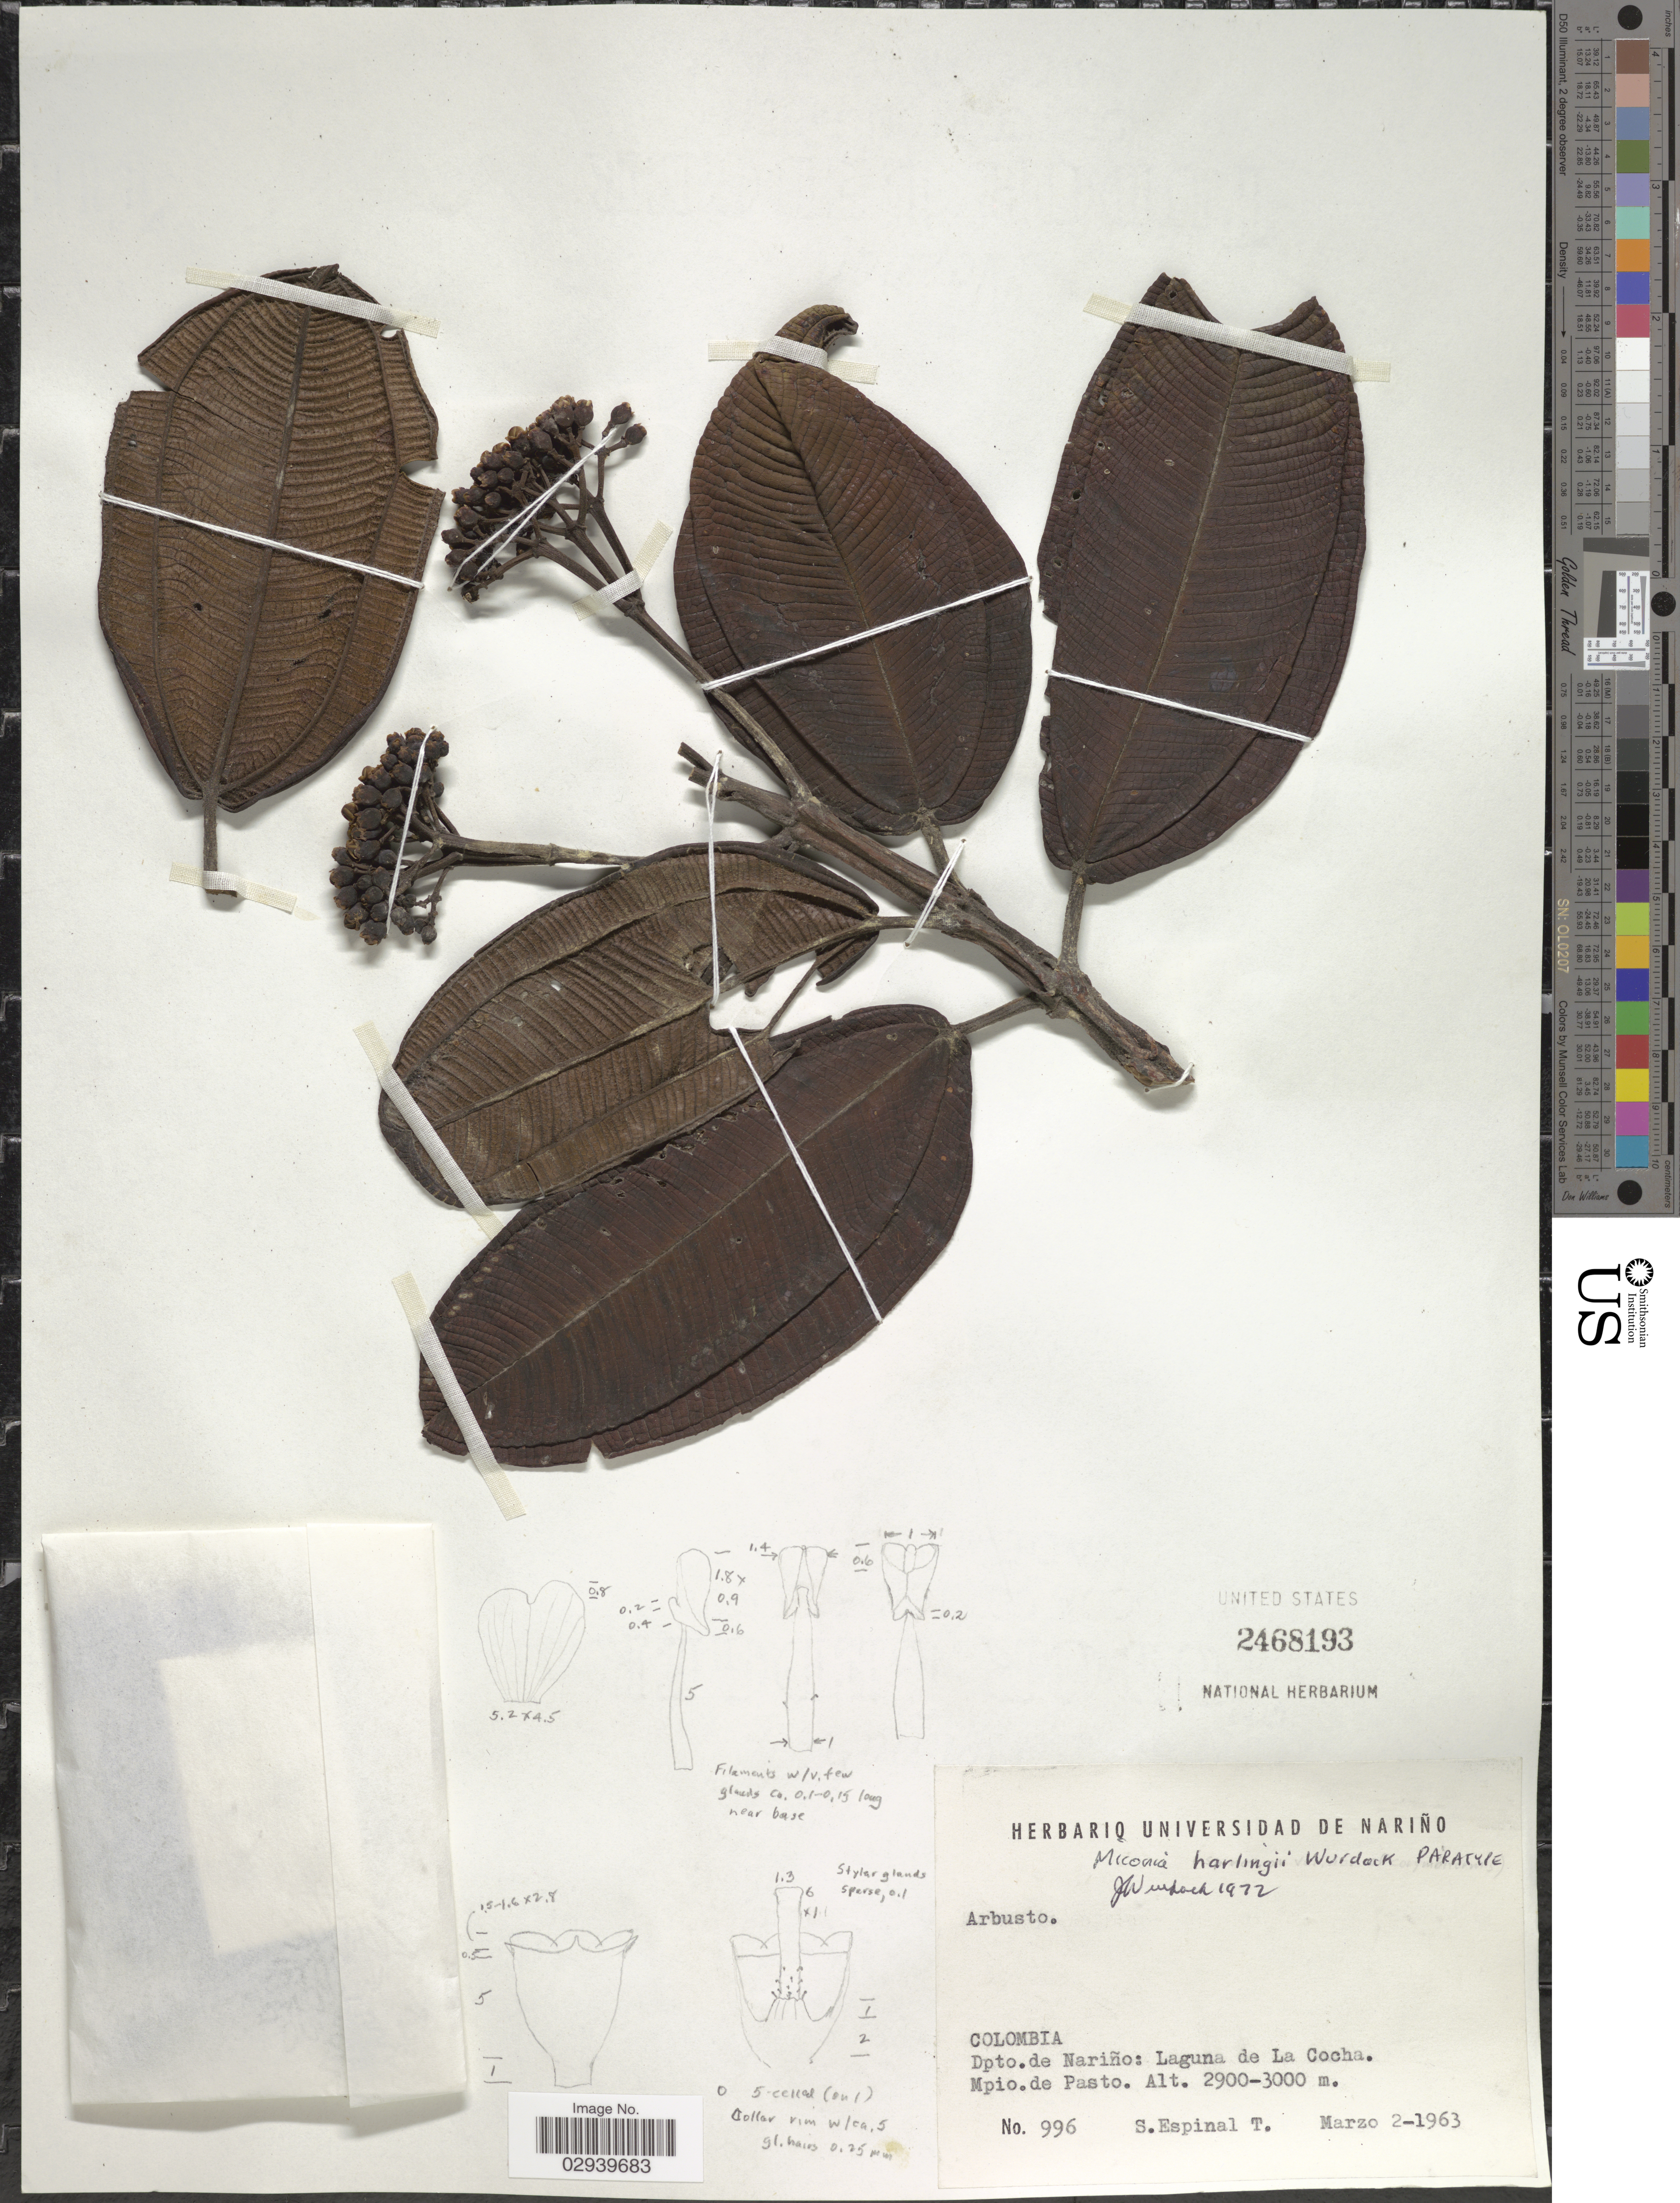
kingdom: Plantae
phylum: Tracheophyta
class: Magnoliopsida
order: Myrtales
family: Melastomataceae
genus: Miconia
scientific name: Miconia harlingii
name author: Wurdack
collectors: S. Espinal T.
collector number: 996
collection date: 1963-03-02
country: Colombia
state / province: Nariño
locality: Dpto. de Nariño: Laguna del La Cocha. Mpio. de Pasto.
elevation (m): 2900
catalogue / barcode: US 2468193